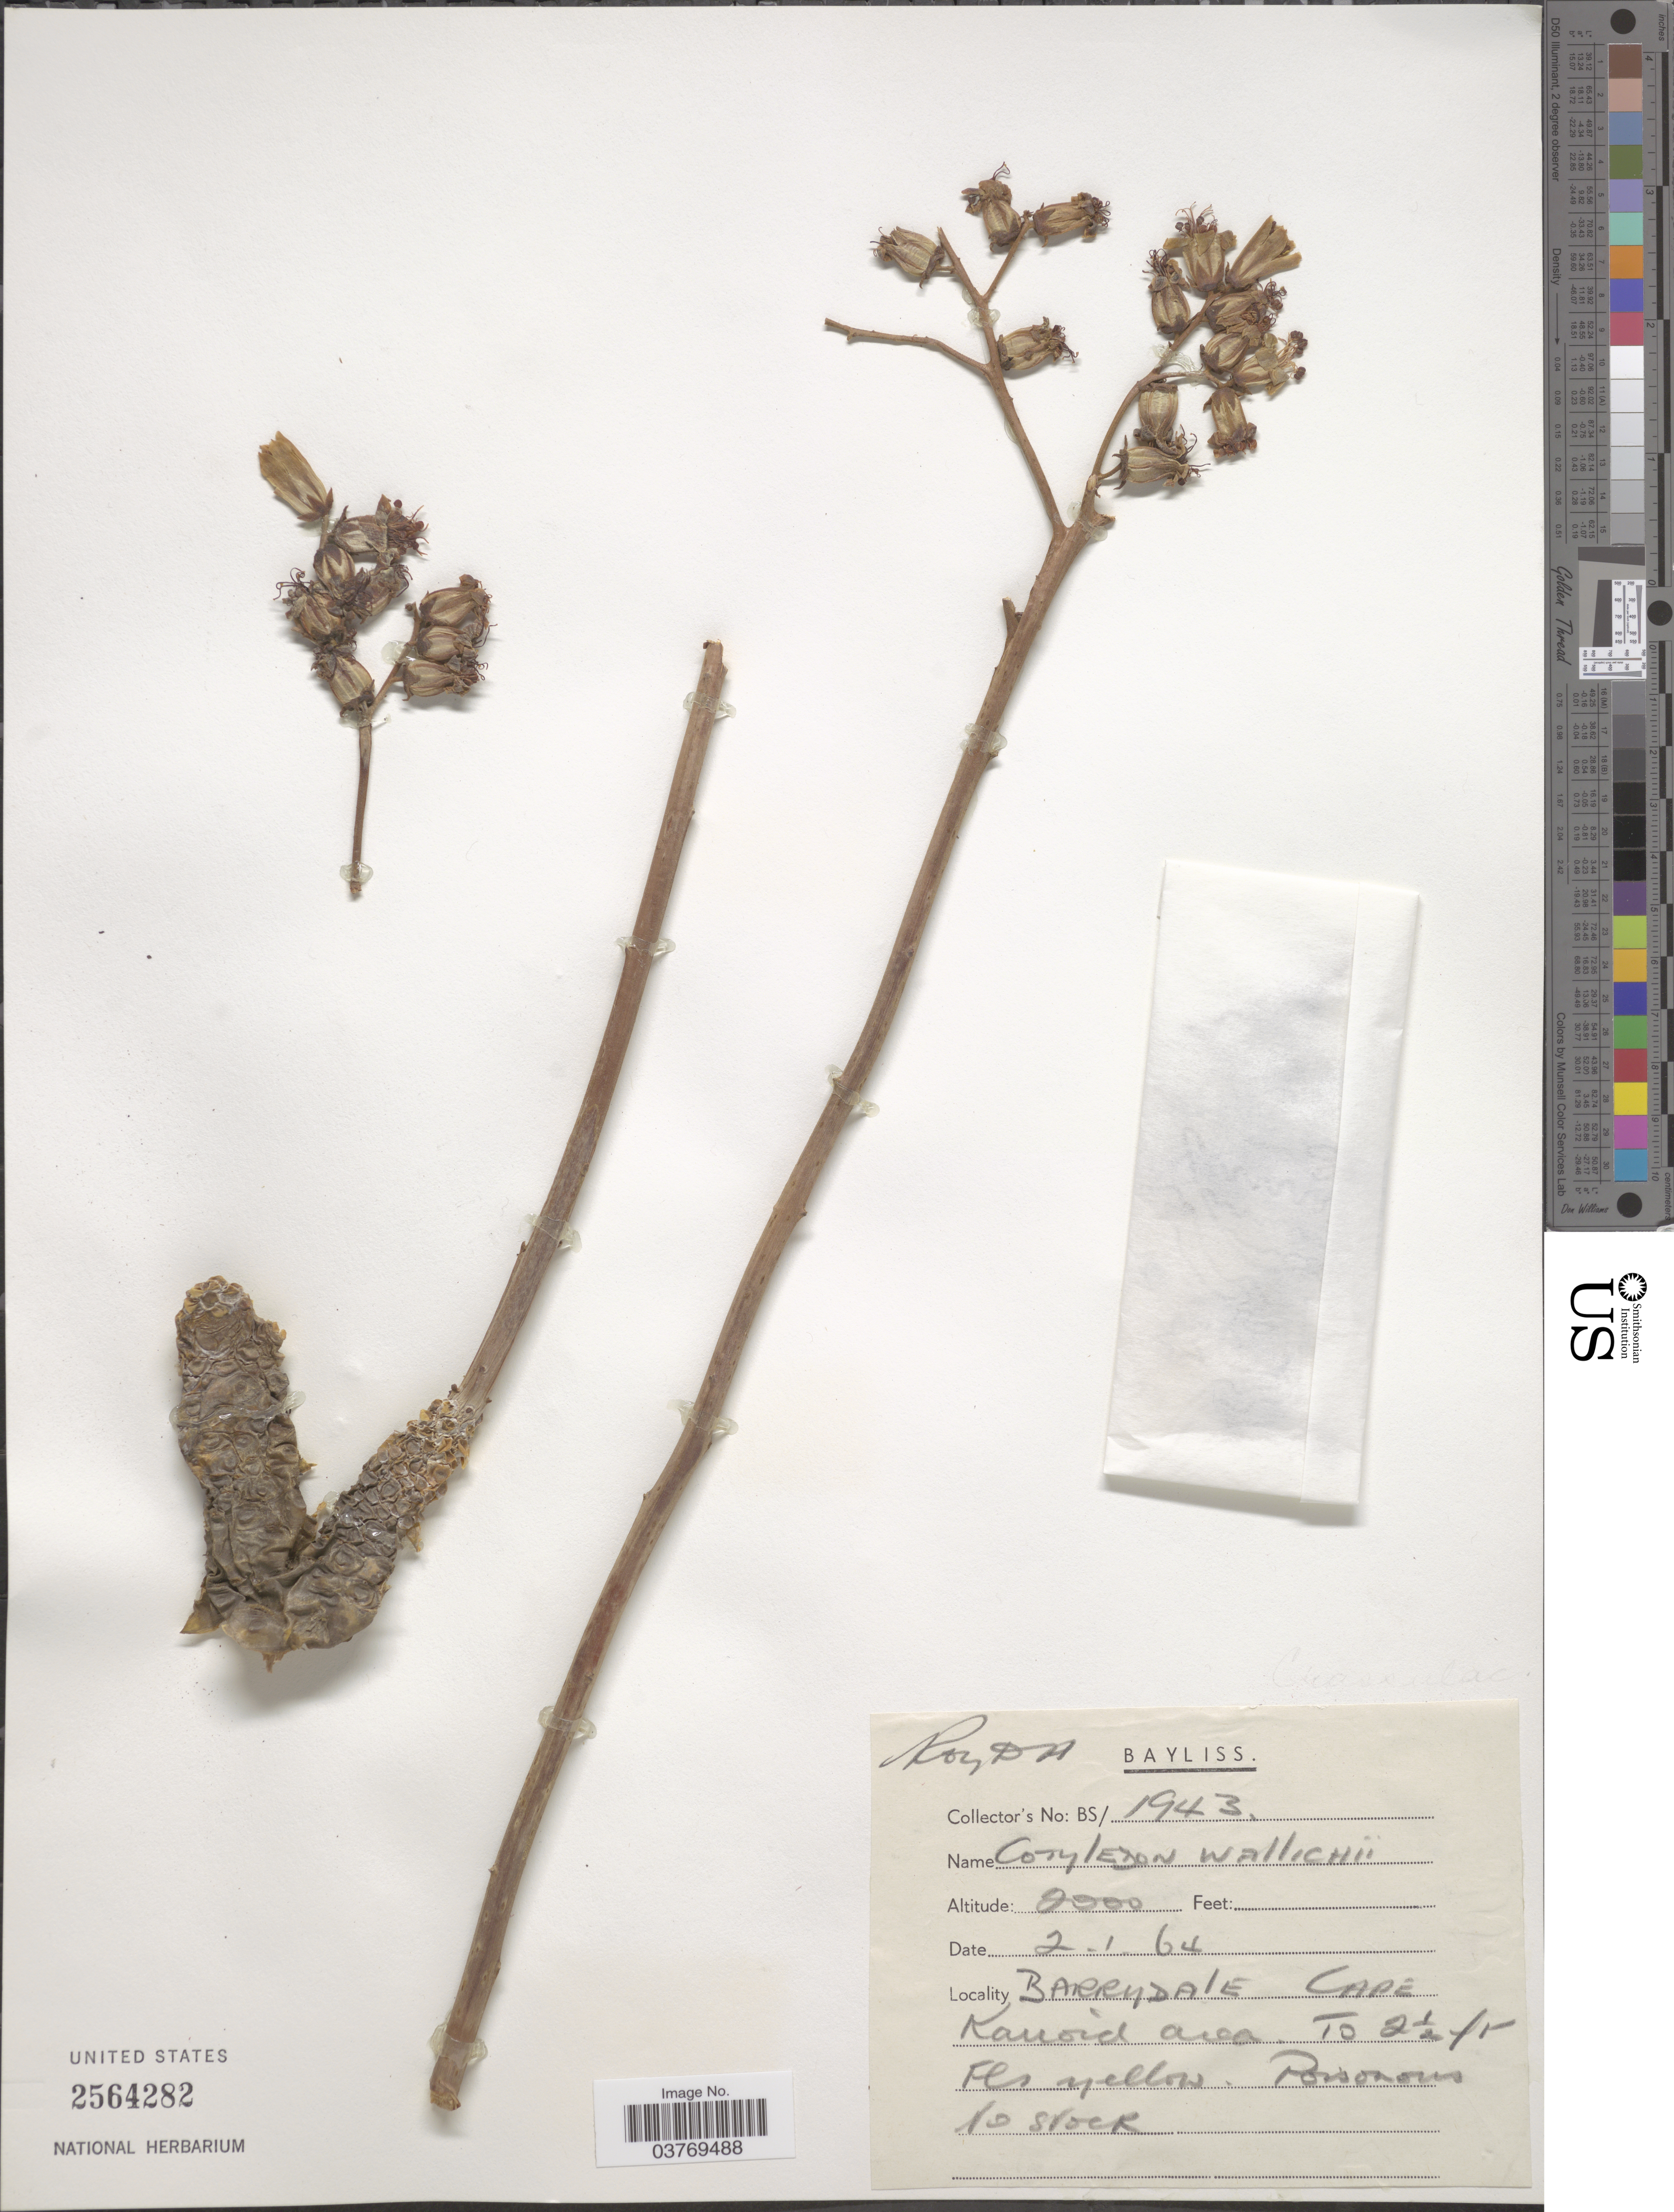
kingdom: Plantae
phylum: Tracheophyta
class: Magnoliopsida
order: Saxifragales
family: Crassulaceae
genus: Tylecodon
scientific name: Tylecodon wallichii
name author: (Harv.) Toelken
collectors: Bayliss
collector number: BS/1943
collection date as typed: Transcribed d/m/y: 2/1/64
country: South Africa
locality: Barrydale. Cape. Kanoid area.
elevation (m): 610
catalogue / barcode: US 2564282